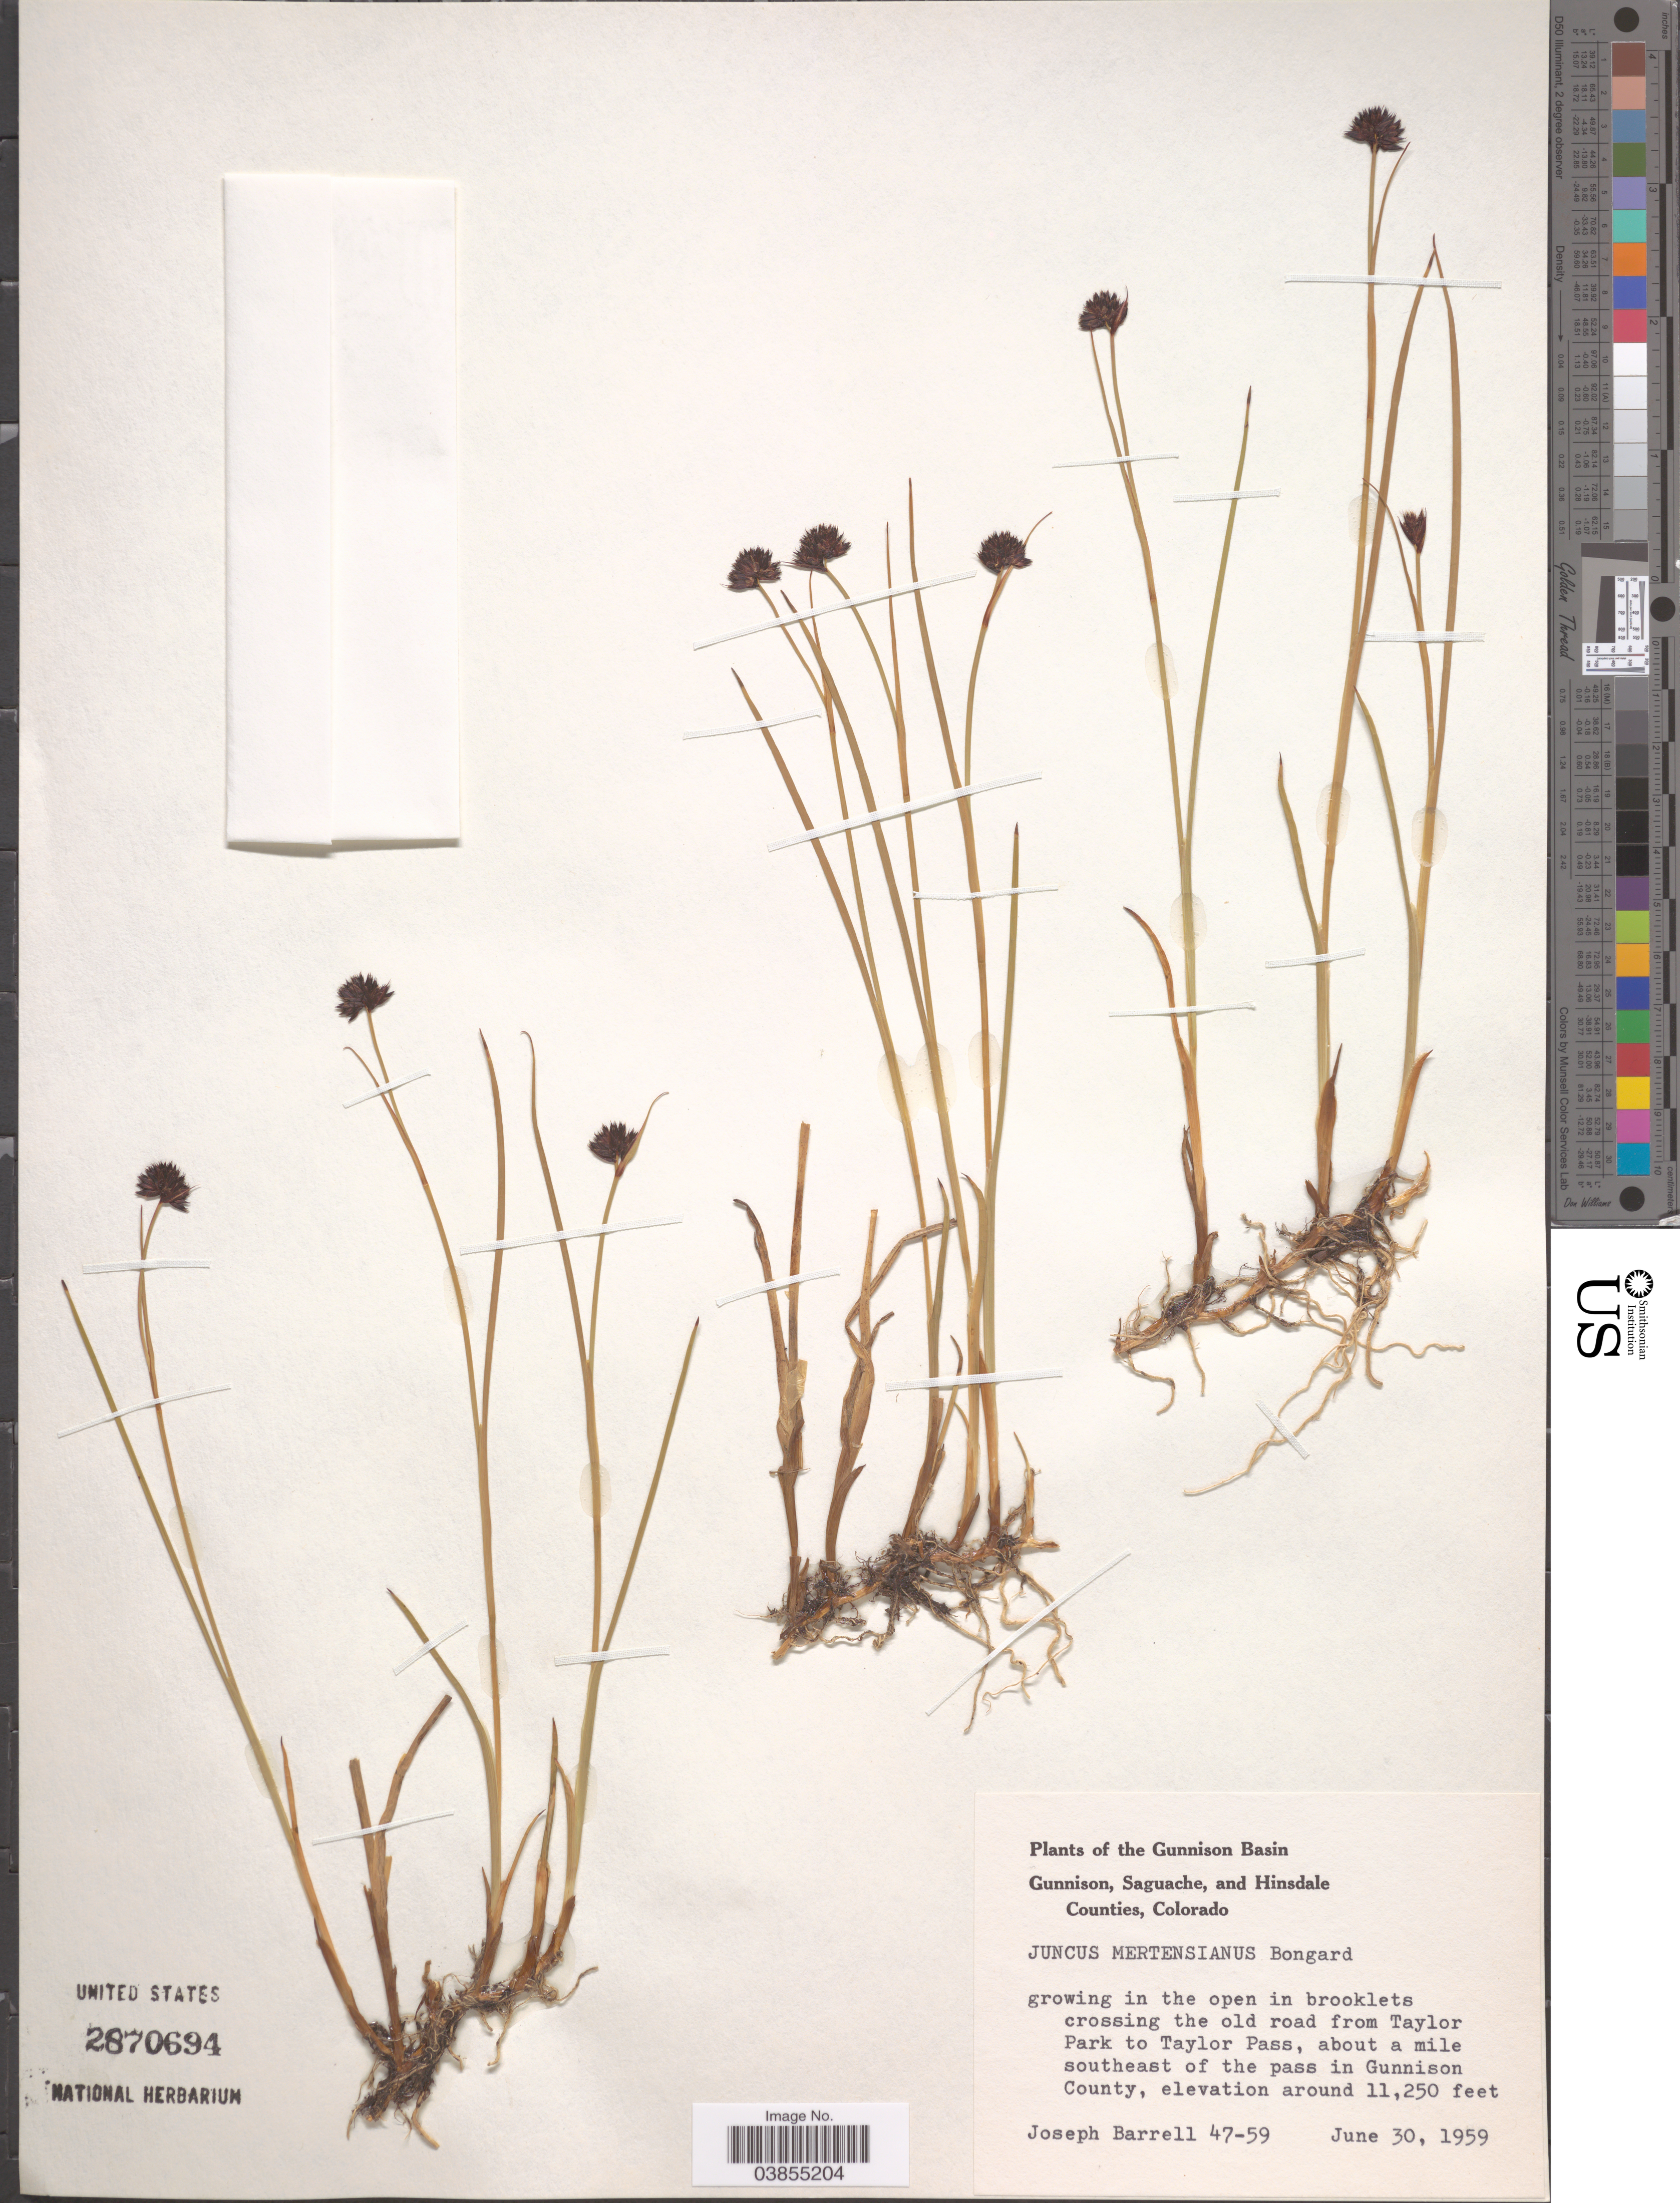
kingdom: Plantae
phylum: Tracheophyta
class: Liliopsida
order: Poales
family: Juncaceae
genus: Juncus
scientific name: Juncus mertensianus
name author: Bong.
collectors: J. Barrell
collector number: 47-59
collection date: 1959-06-30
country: United States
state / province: Colorado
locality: Gunnison Basin, in the open in brooklets crossing the old road from Taylor Park to Taylor Pass, about a mile southeast of the pass in Gunnison County.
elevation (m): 3429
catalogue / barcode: US 2870694